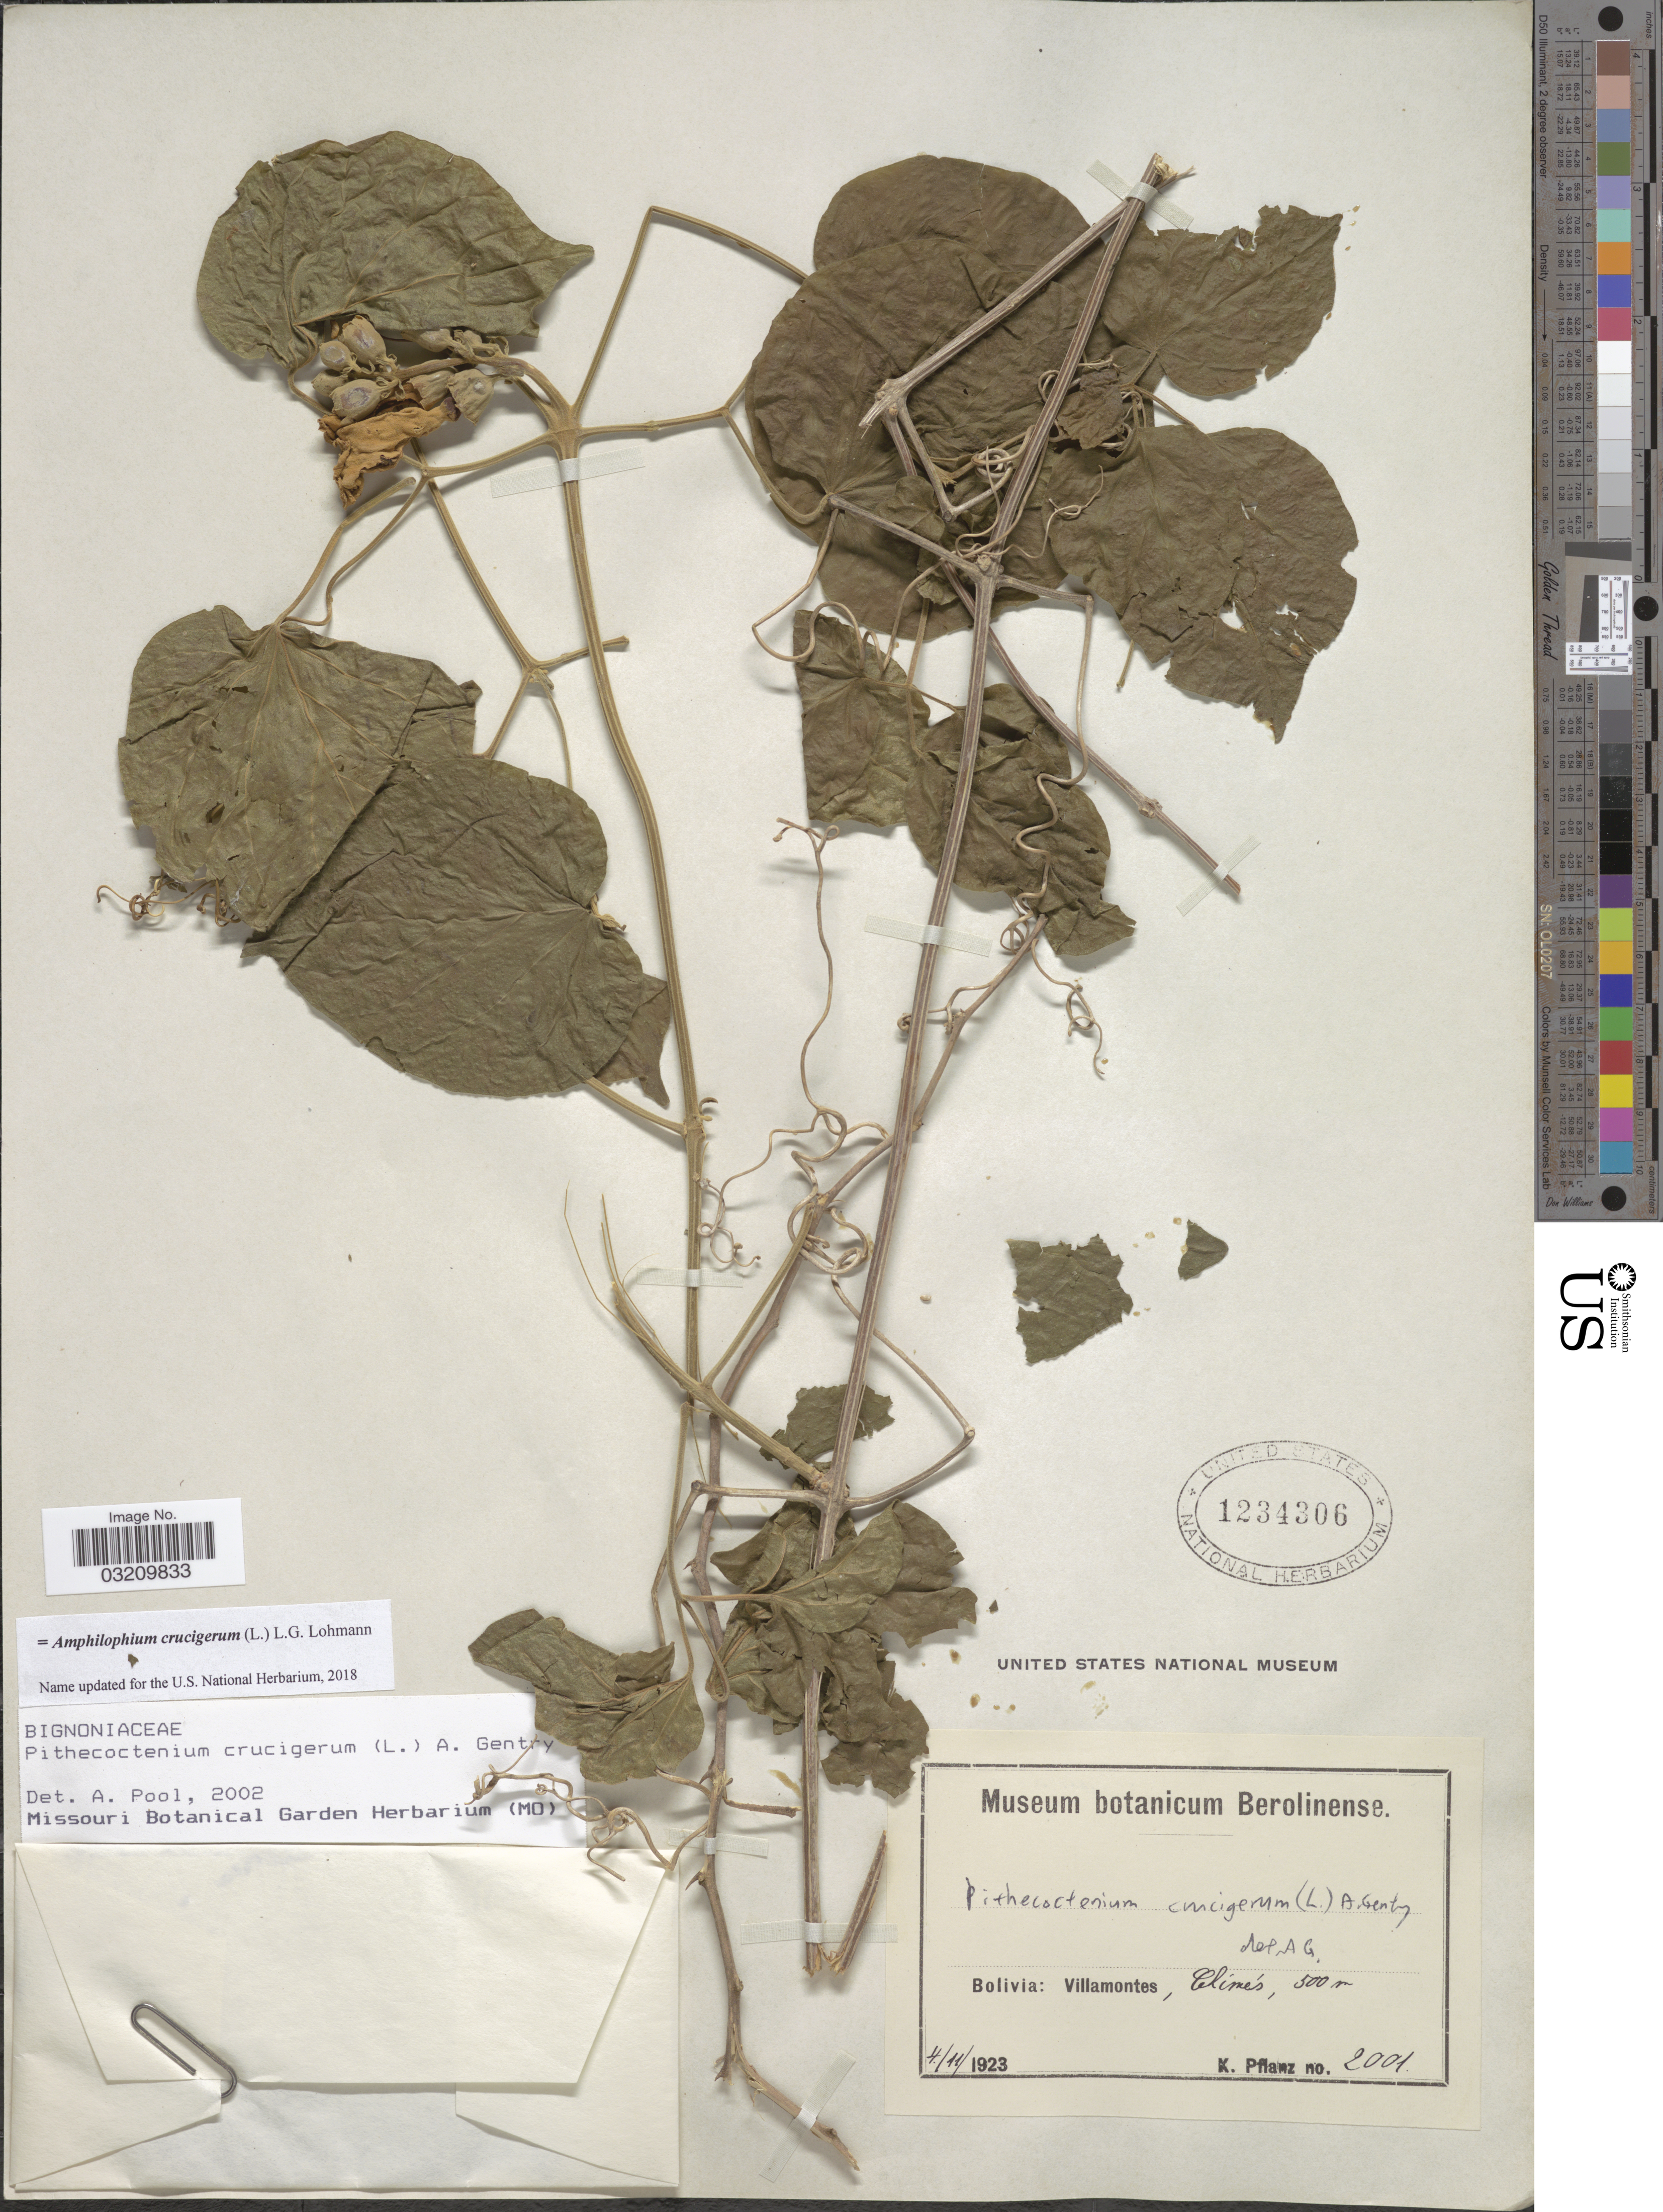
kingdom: Plantae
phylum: Tracheophyta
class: Magnoliopsida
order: Lamiales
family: Bignoniaceae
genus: Amphilophium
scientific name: Amphilophium crucigerum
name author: (L.) L.G. Lohmann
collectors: K. Pflanz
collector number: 2001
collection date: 1923-11-04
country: Bolivia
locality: Villamontes, Clímés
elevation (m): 500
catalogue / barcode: US 1234306